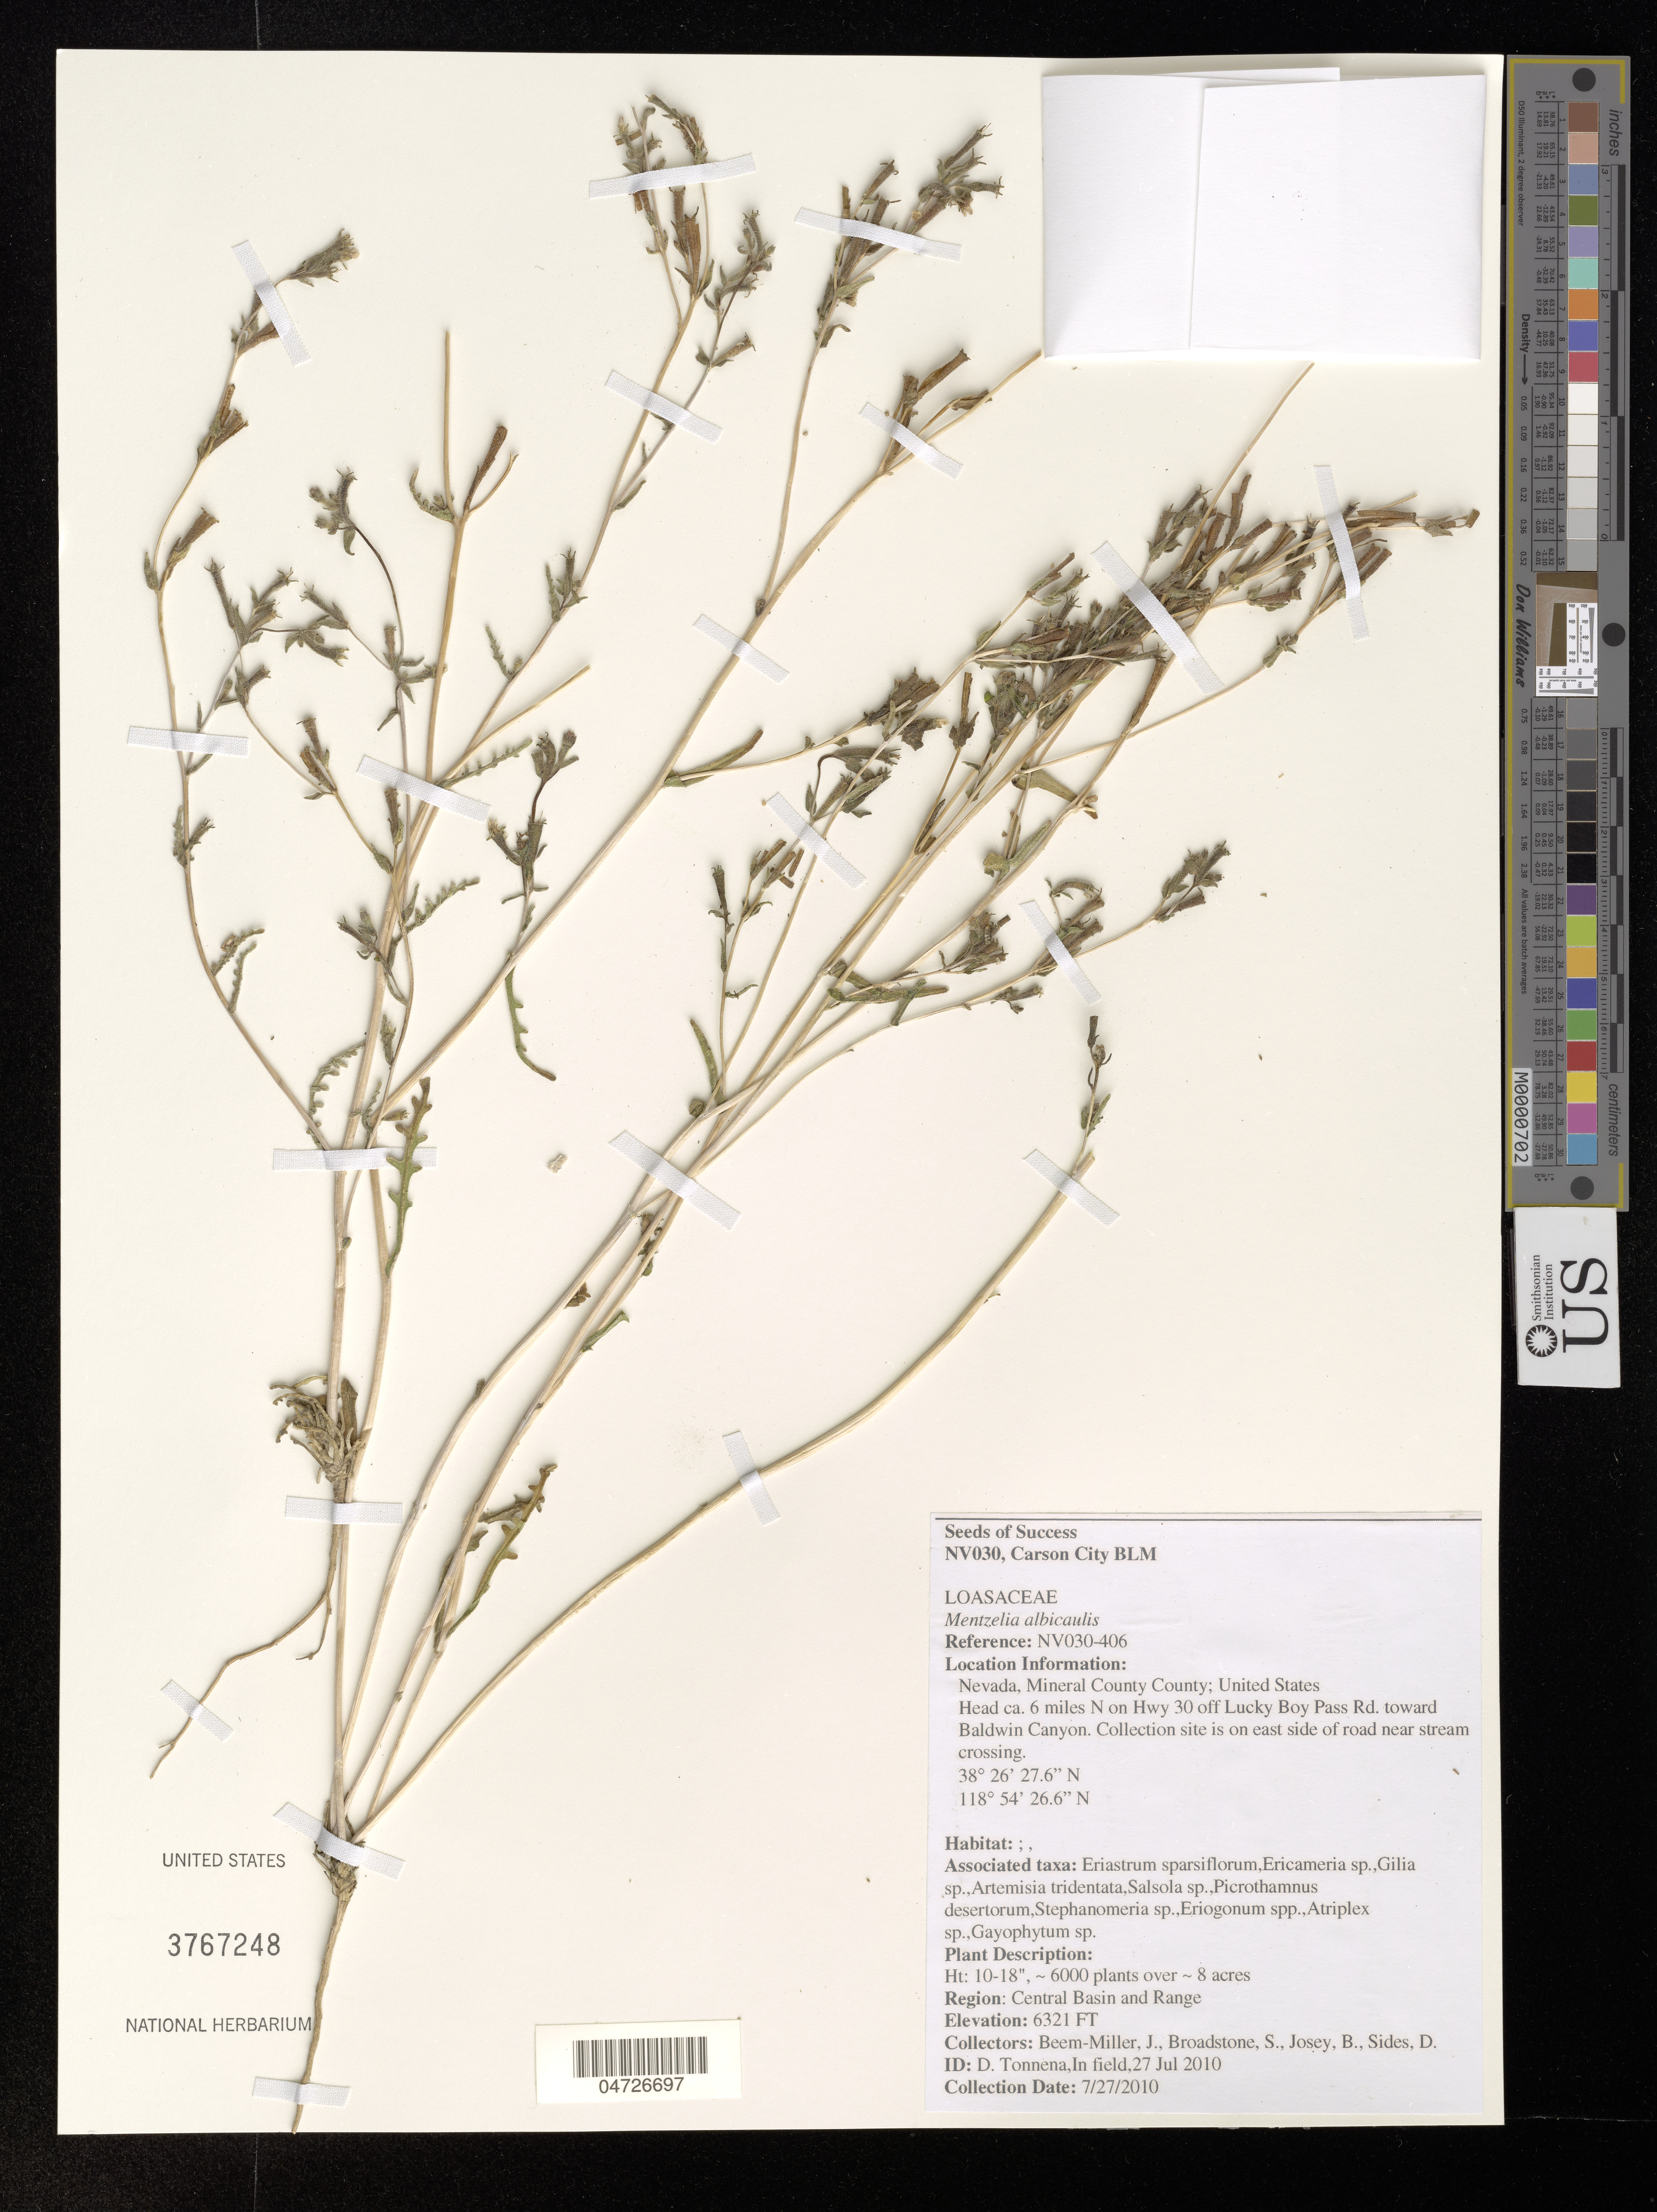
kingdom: Plantae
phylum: Tracheophyta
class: Magnoliopsida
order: Cornales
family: Loasaceae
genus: Mentzelia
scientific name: Mentzelia albicaulis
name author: (Douglas ex Hook.) Douglas ex Torr. & A. Gray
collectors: J. Beem-Miller, S. Broadstone, B. Josey & D. Sides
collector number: NV030-406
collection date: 2010-07-27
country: United States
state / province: Nevada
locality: Mineral County County. Head ca. 6 miles N on Hwy 30 off Lucky Boy Pass Rd. toward Baldwin Canyon. Collection site is on east side of road near stream crossing.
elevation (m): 1927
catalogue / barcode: US 3767248